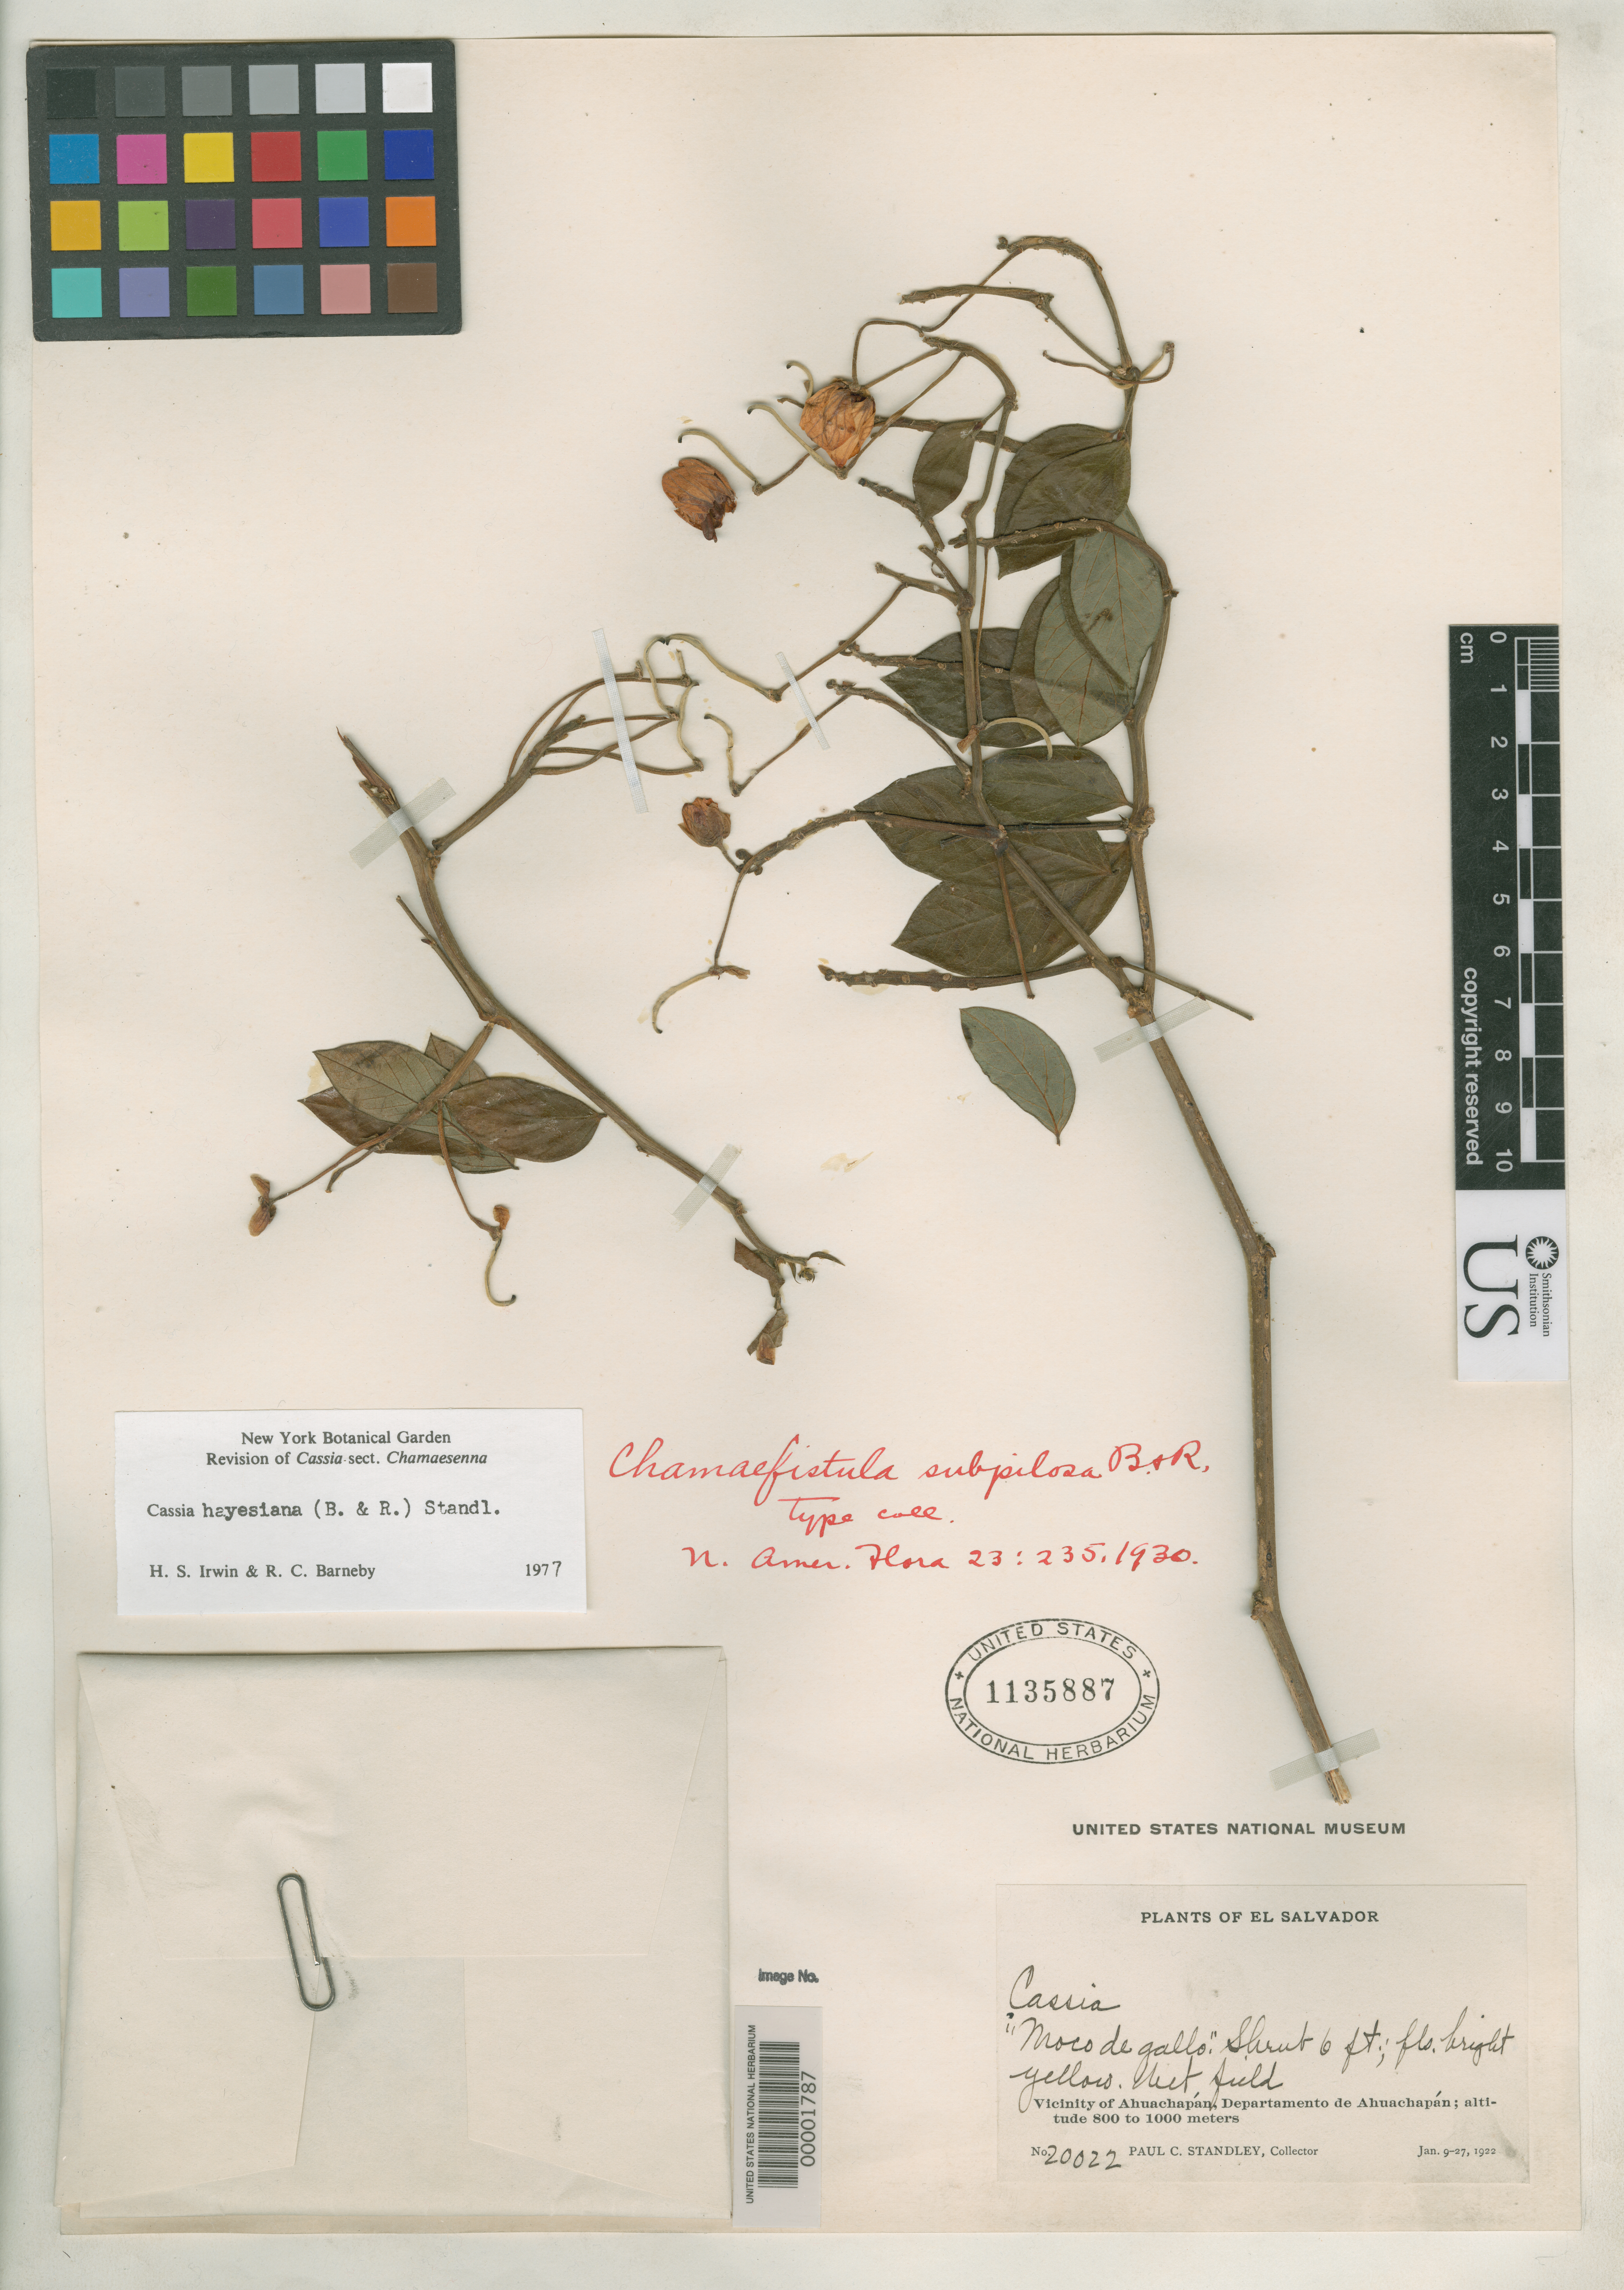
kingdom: Plantae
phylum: Tracheophyta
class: Magnoliopsida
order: Fabales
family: Fabaceae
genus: Chamaefistula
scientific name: Chamaefistula subpilosa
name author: Britton & Rose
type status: Isotype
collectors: P. C. Standley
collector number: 20022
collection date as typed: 09 Jul 1922 to 27 Jul 1922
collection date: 1922-07-09/1922-07-27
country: El Salvador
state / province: Ahuachapán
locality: Ahuachapan.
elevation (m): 800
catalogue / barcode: US 1135887